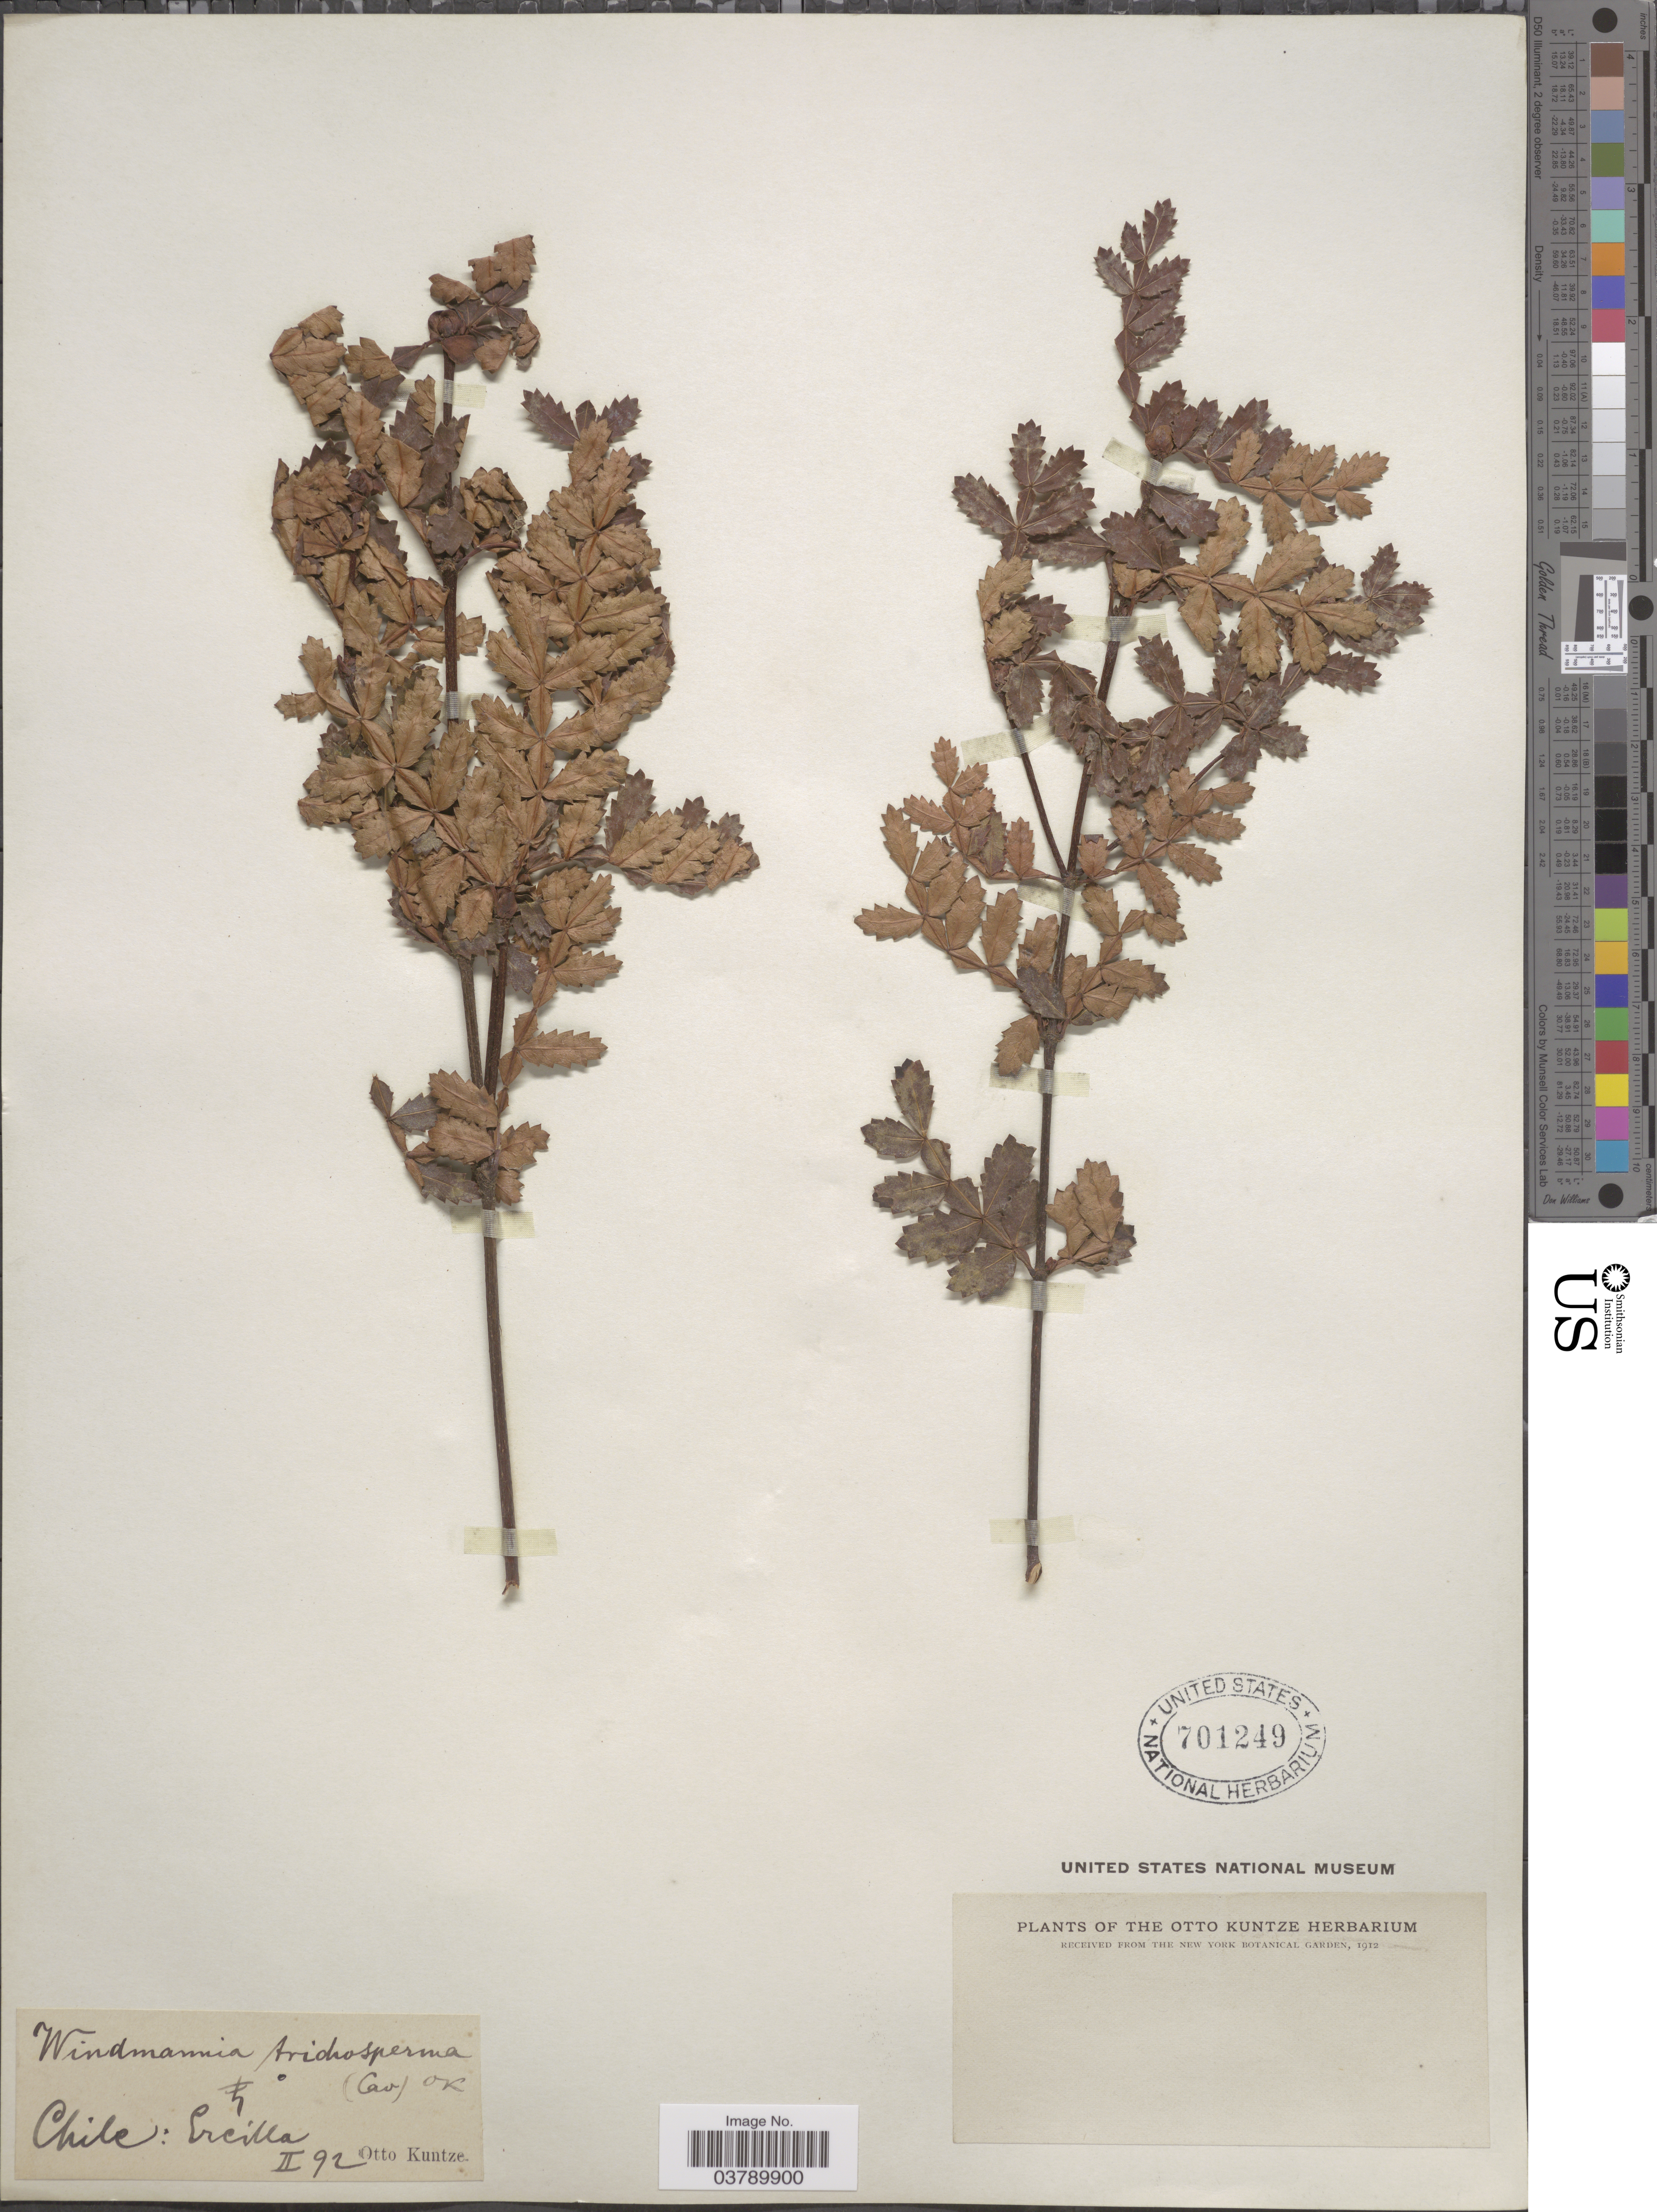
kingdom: Plantae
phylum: Tracheophyta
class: Magnoliopsida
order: Oxalidales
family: Cunoniaceae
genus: Weinmannia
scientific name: Weinmannia trichosperma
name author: Cav.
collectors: C.E.O. Kuntze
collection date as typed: Transcribed d/m/y: /2/92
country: Chile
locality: Ercilla.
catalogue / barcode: US 701249